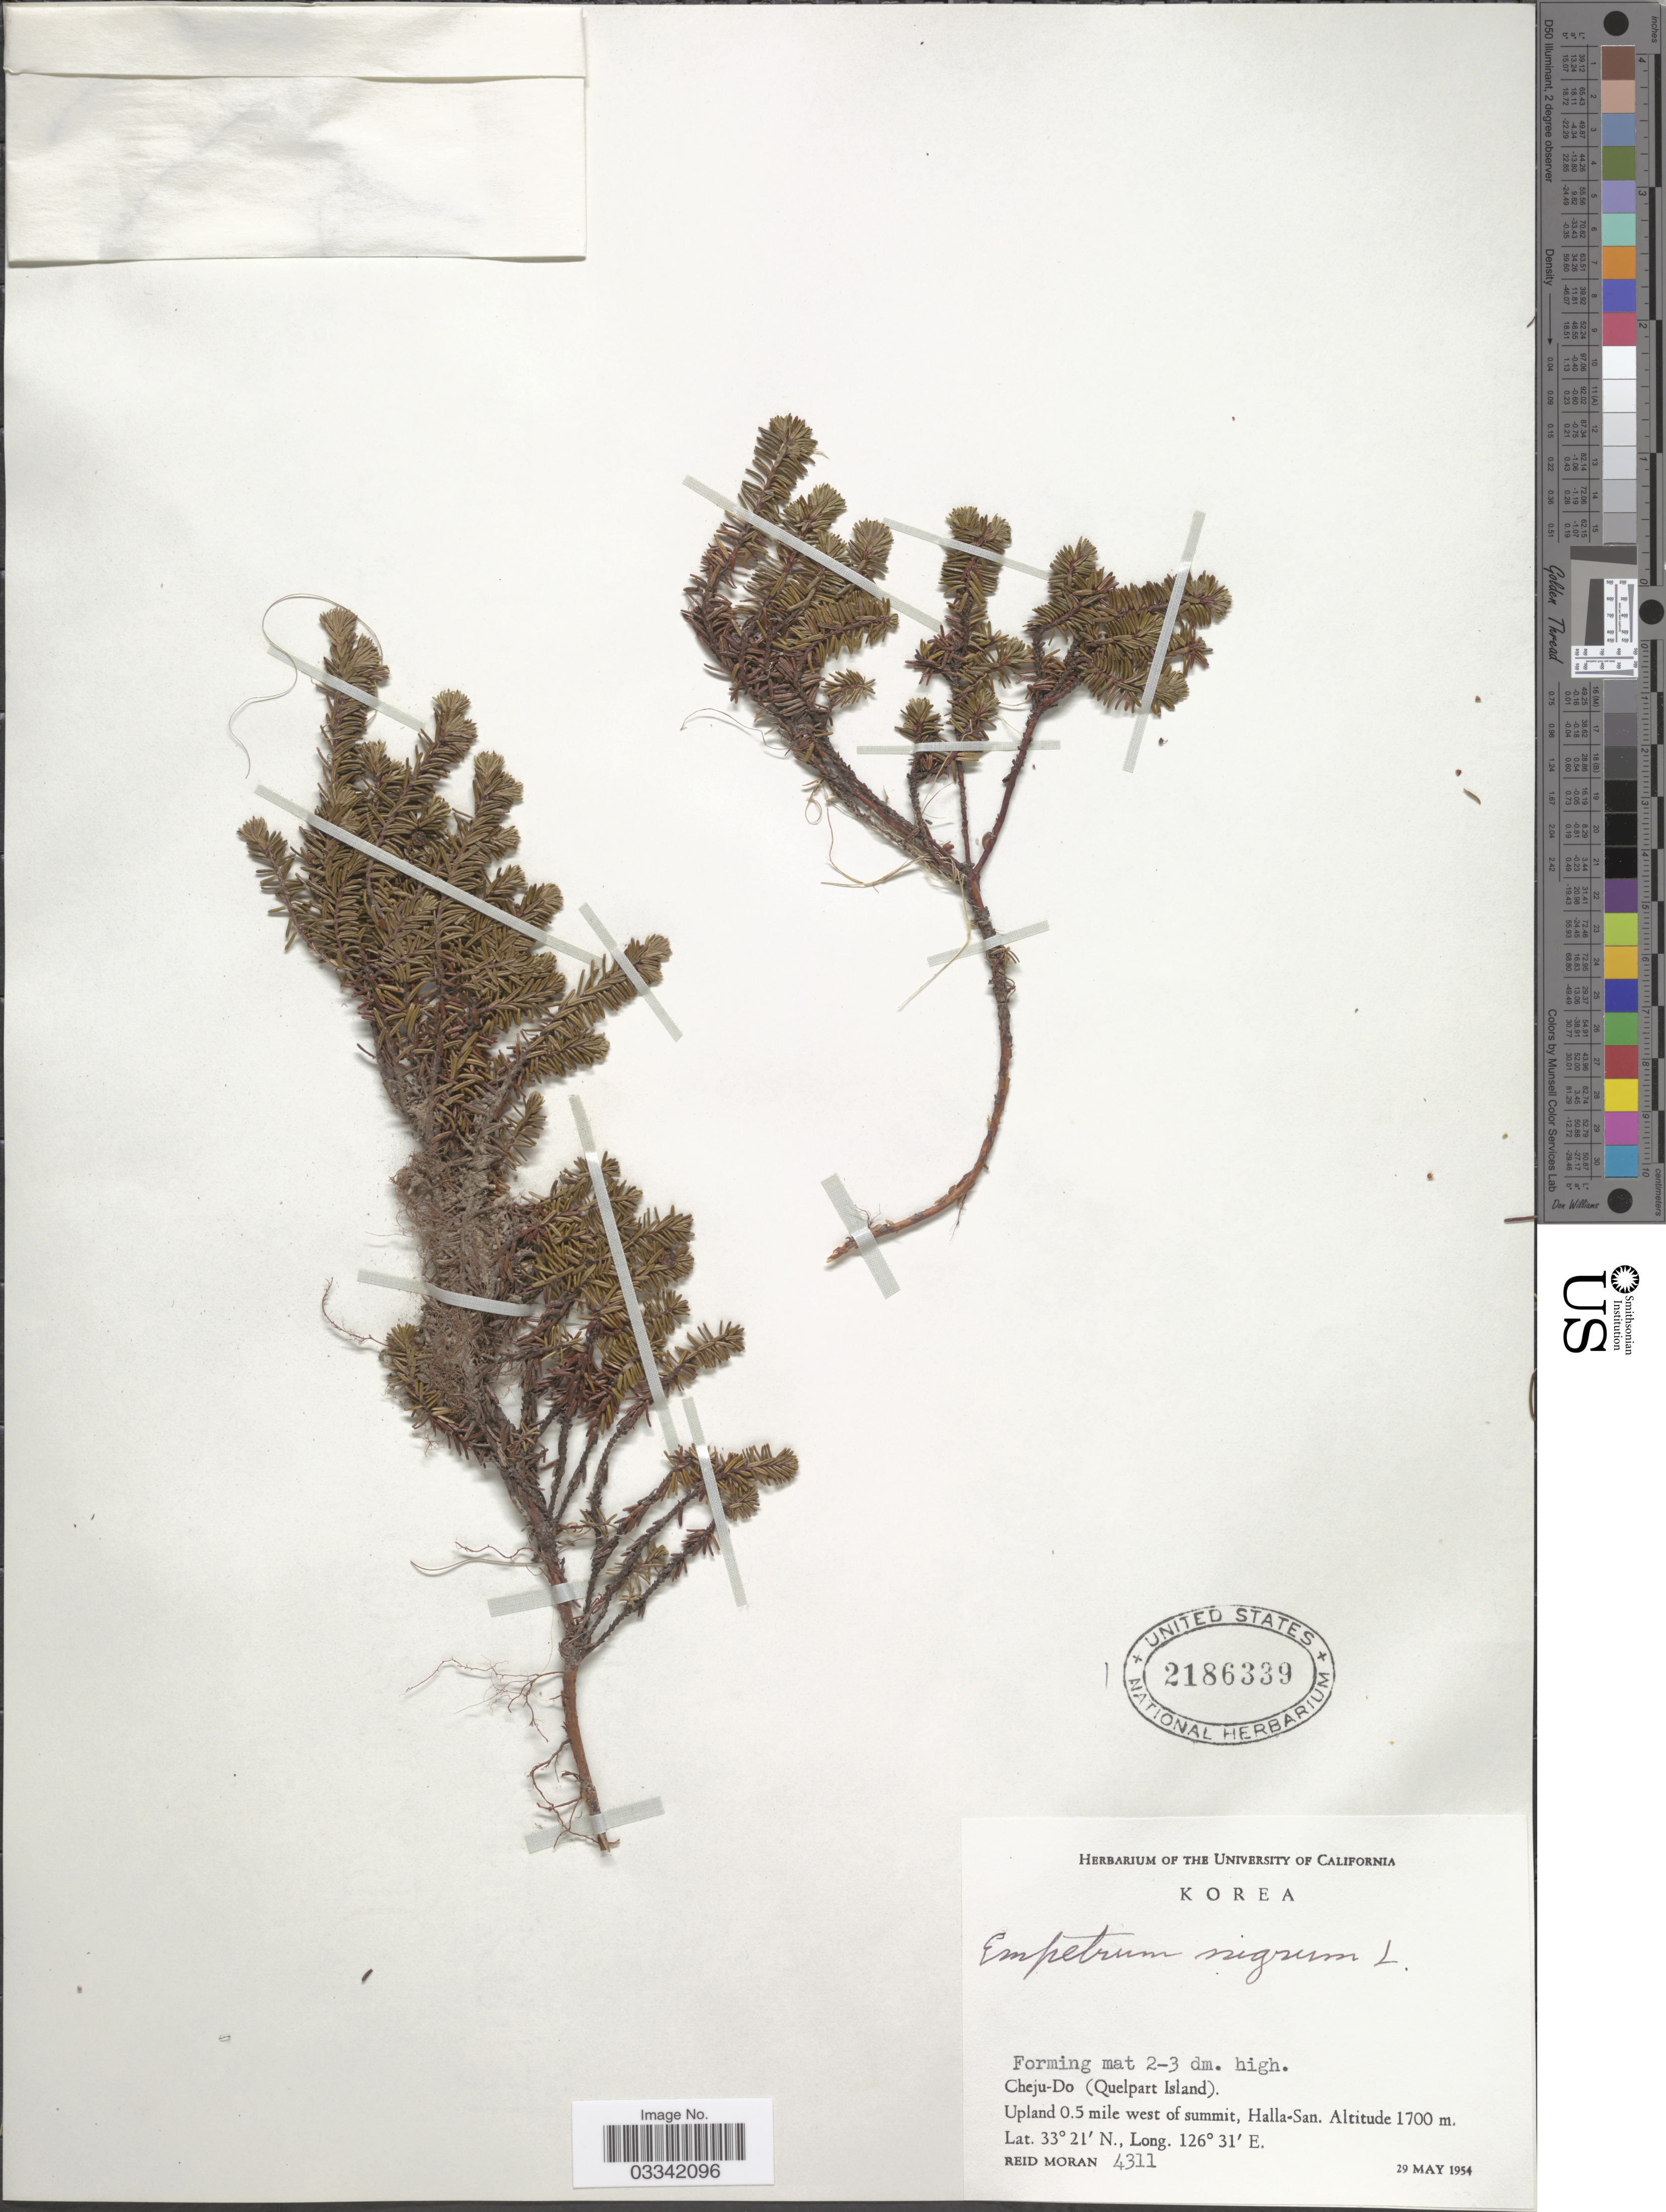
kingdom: Plantae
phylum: Tracheophyta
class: Magnoliopsida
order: Ericales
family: Ericaceae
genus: Empetrum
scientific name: Empetrum nigrum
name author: L.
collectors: R. V. Moran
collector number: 4311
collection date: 1954-05-29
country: South Korea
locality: Cheju-Do (Quelpart Island). Upland 0.5 mile west of summit, Halla-San.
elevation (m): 1700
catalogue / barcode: US 2186339